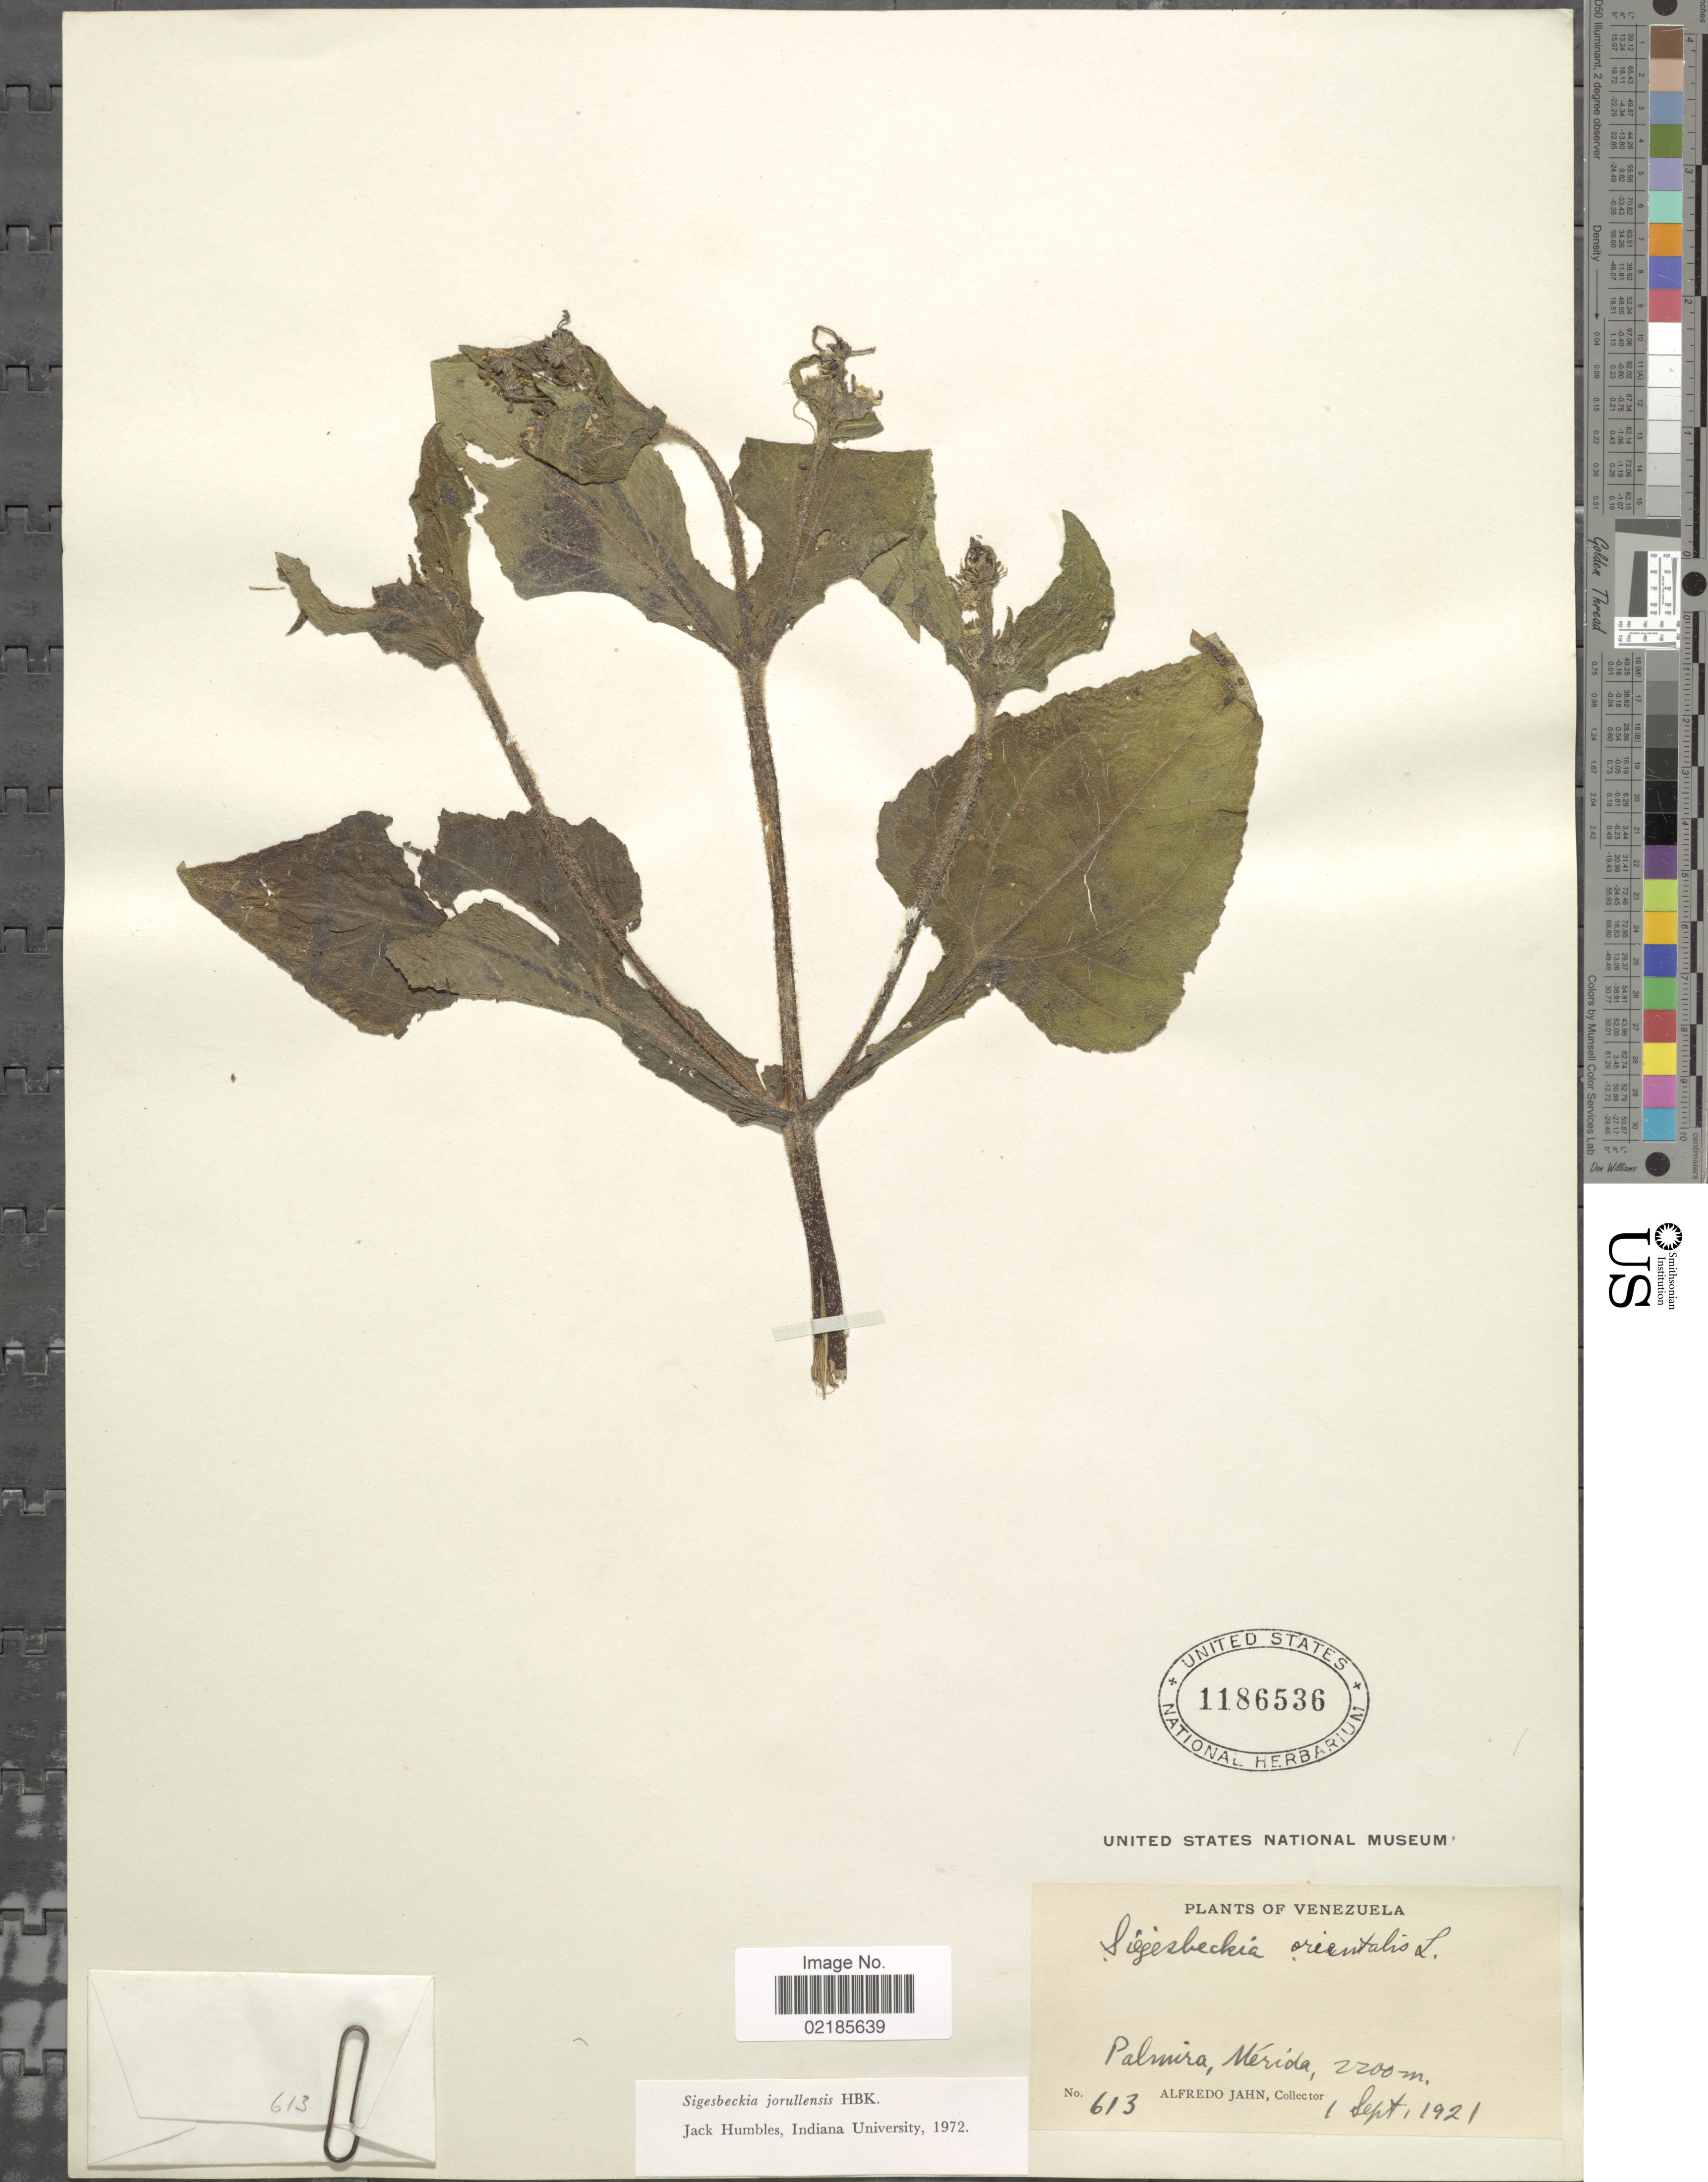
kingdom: Plantae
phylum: Tracheophyta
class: Magnoliopsida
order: Asterales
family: Asteraceae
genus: Sigesbeckia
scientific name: Sigesbeckia jorullensis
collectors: A. Jahn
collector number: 613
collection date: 1921-09-01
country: Venezuela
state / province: Mérida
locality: Palmira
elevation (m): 2200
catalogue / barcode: US 1186536